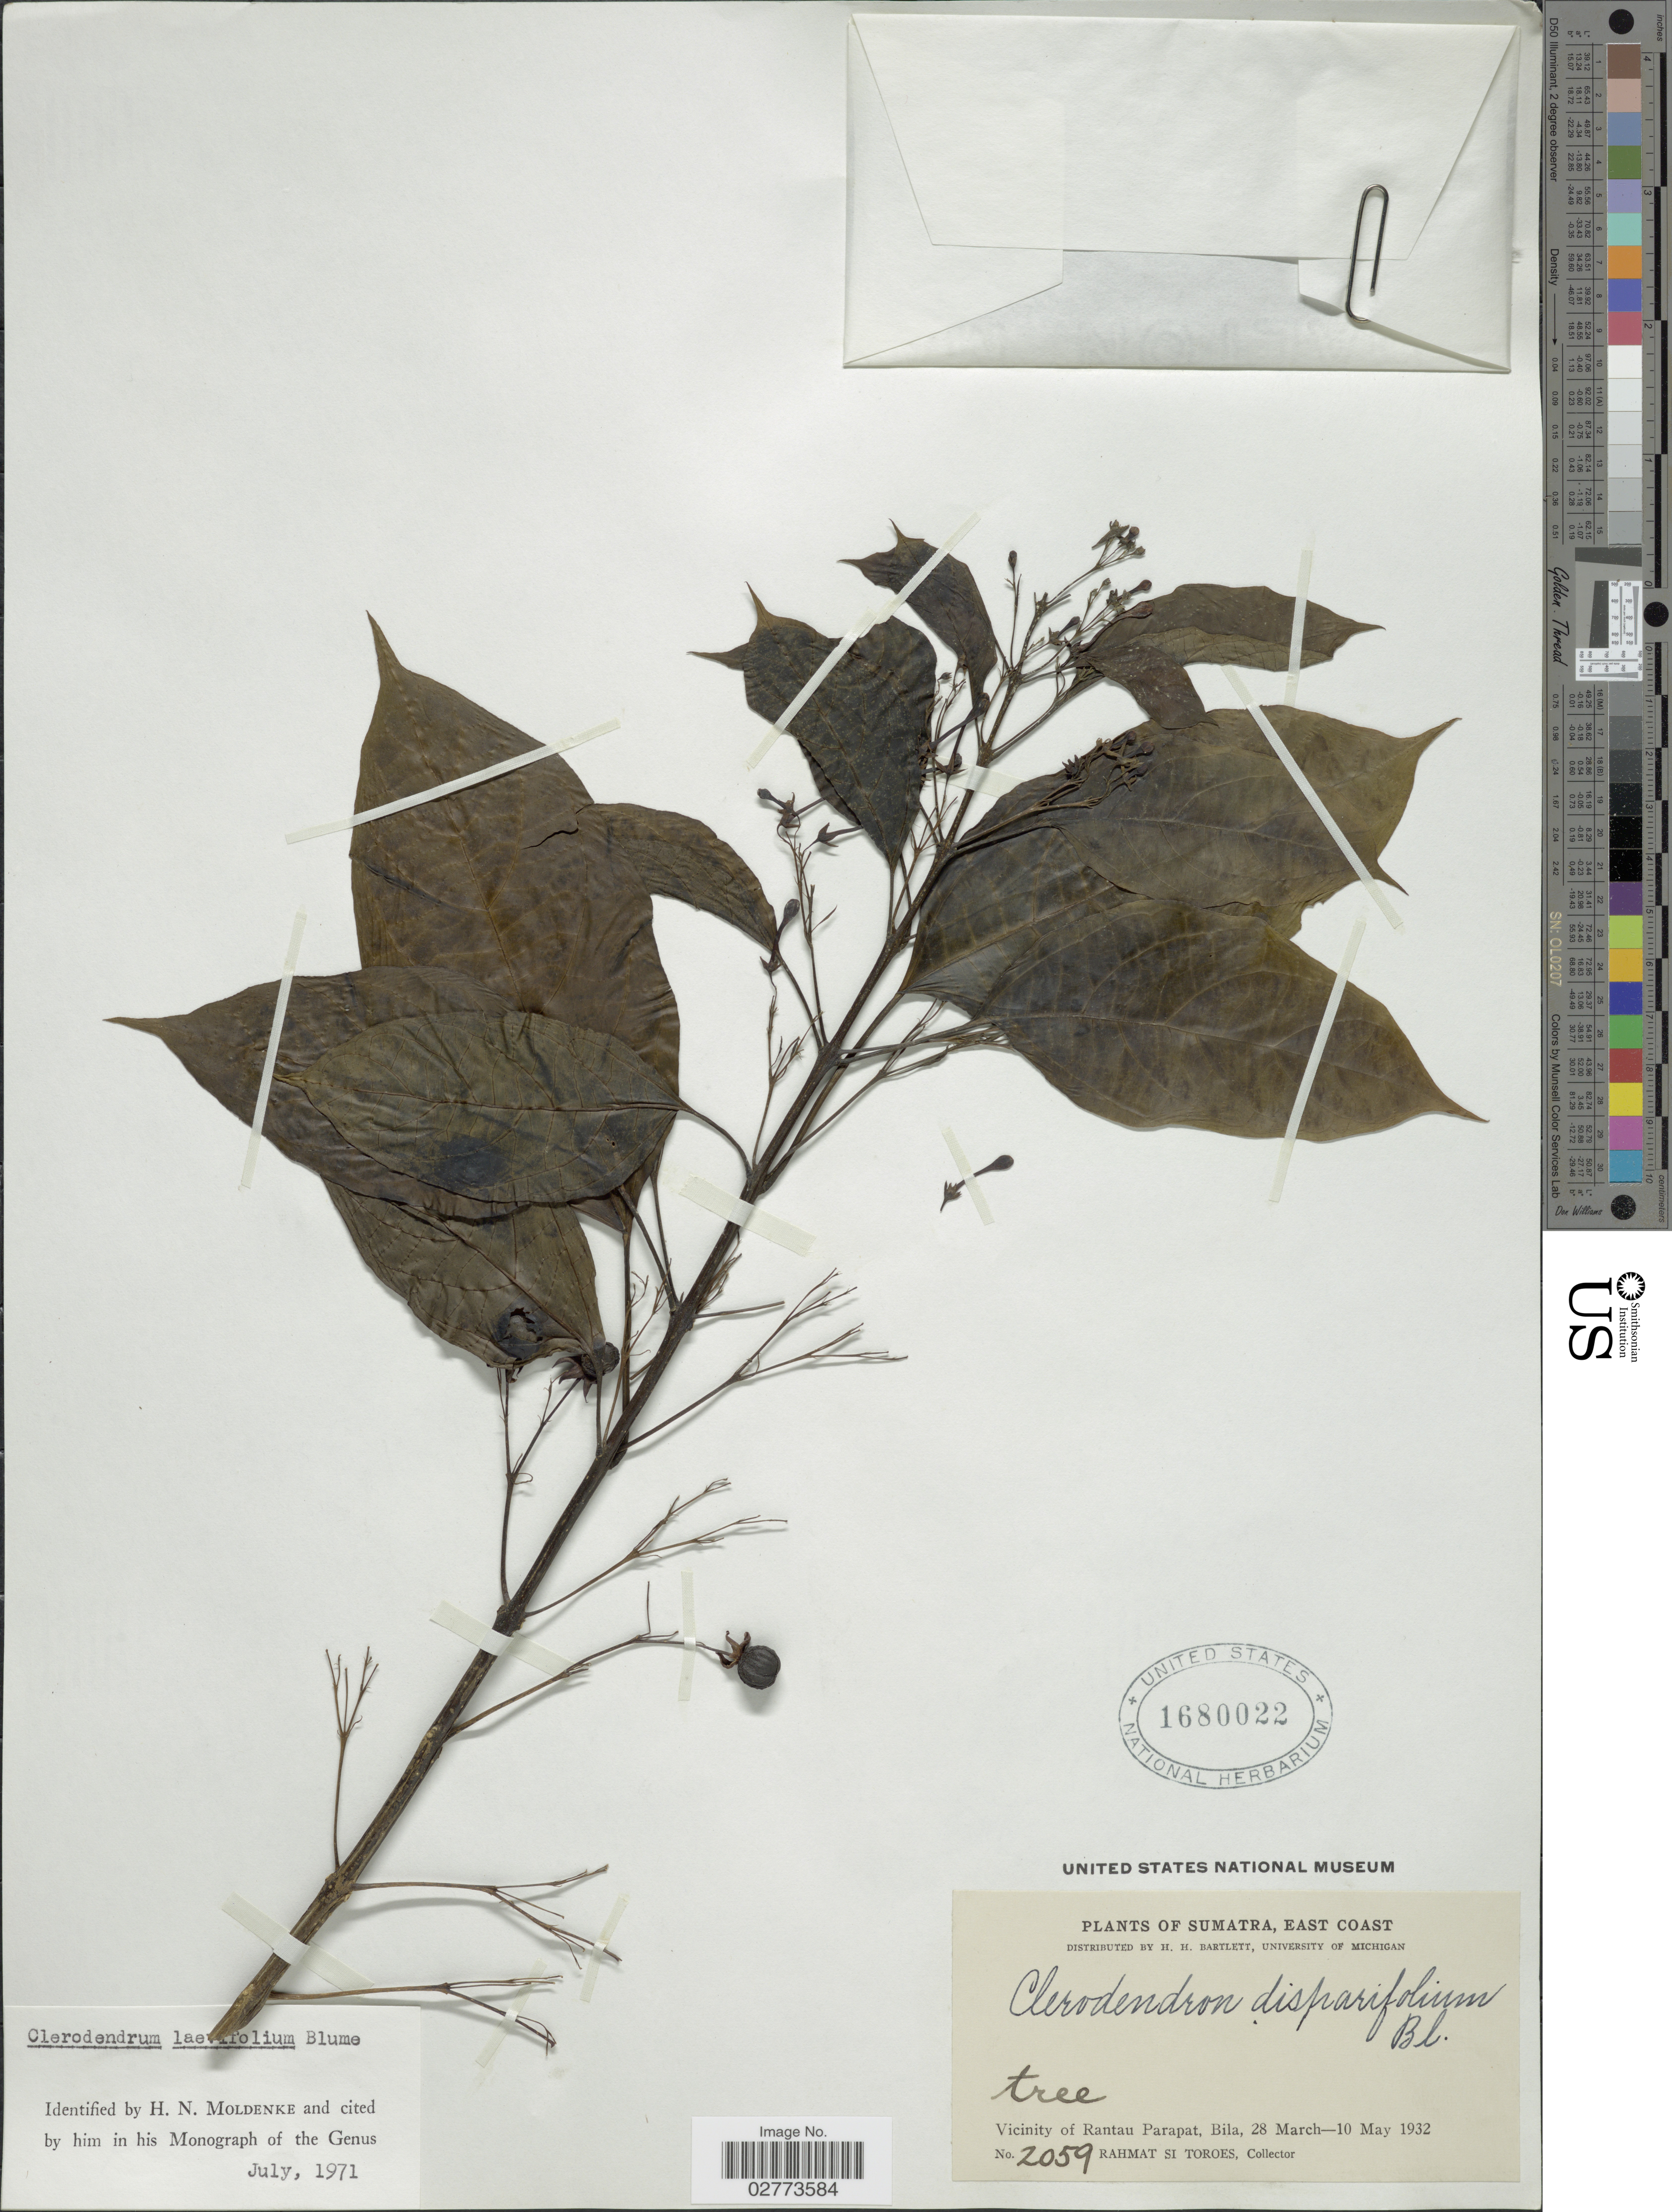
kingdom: Plantae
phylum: Tracheophyta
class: Magnoliopsida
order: Lamiales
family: Lamiaceae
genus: Clerodendrum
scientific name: Clerodendrum laevifolium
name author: Blume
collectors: Rahmat Si Boeea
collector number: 2059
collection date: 1932-03-28/1932-05-10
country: Indonesia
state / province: Sumatra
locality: East Coast. Vicinity of Rantau Parapat, Bila.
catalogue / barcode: US 1680022